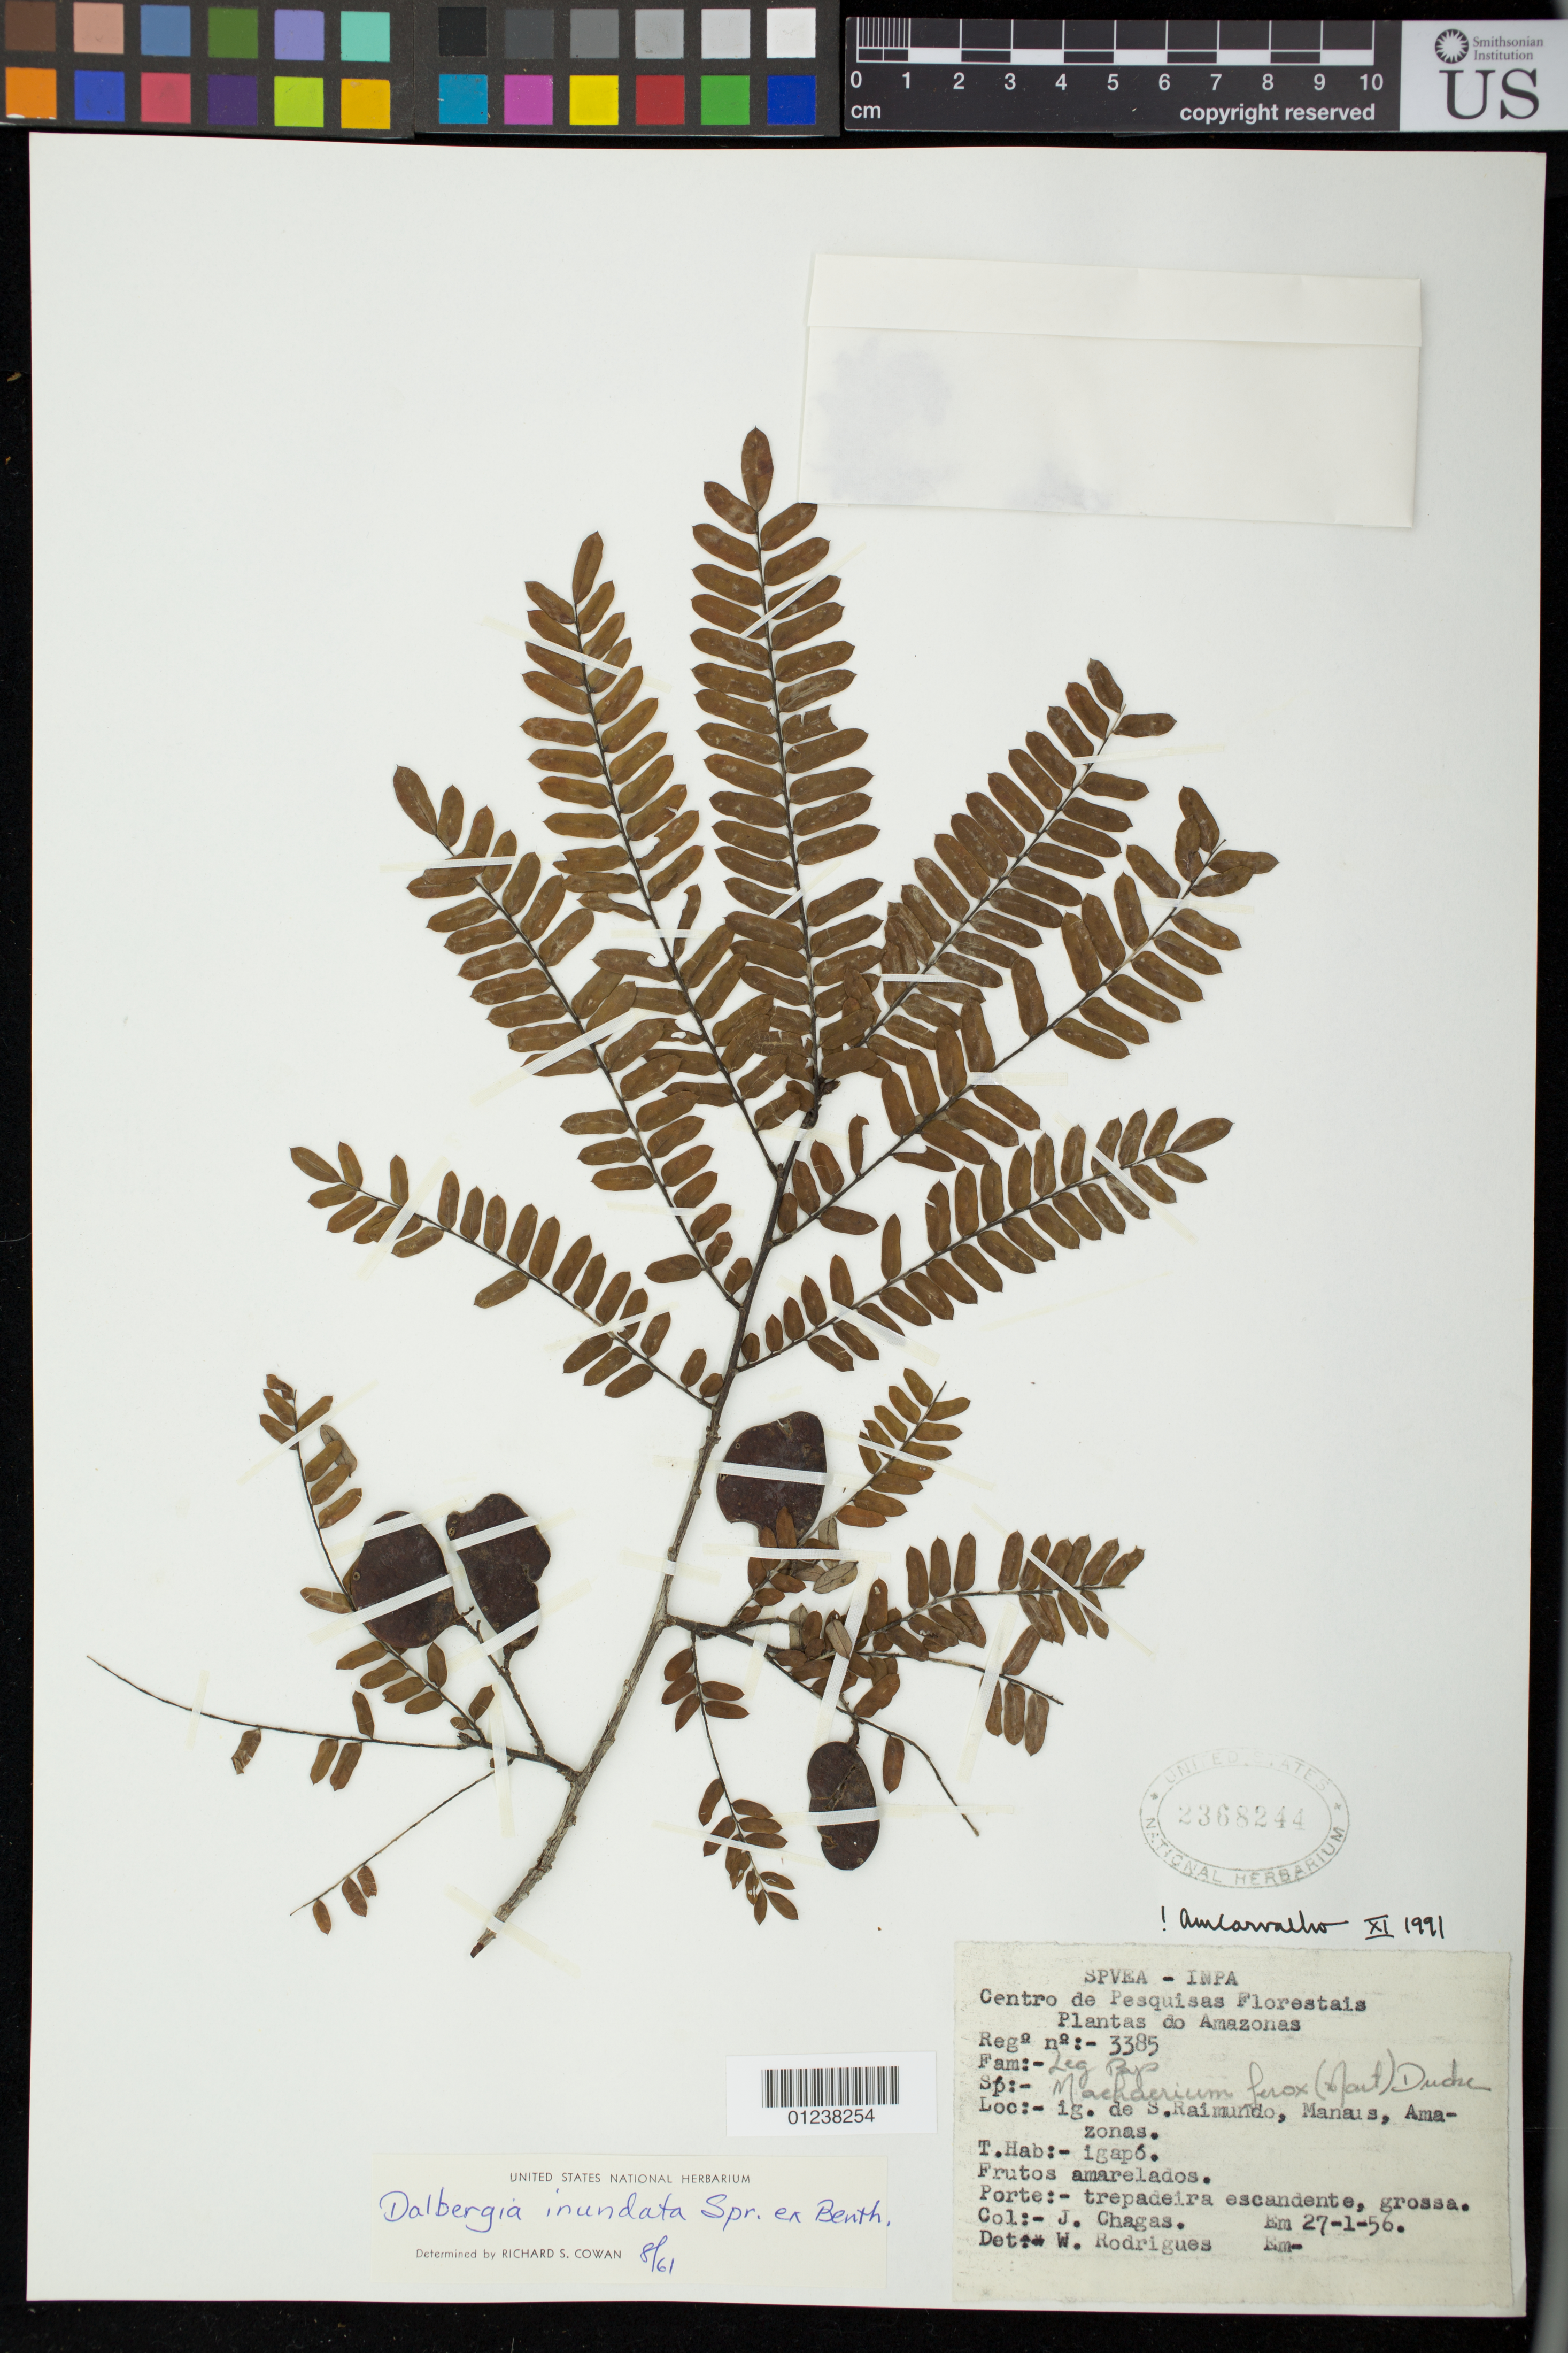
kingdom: Plantae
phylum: Tracheophyta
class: Magnoliopsida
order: Fabales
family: Fabaceae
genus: Dalbergia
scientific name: Dalbergia inundata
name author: Benth.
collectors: J. Chagas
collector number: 3385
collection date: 1956-01-27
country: Brazil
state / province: Amazonas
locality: ig. de S. Raimundo, Manaus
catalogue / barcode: US 2368244